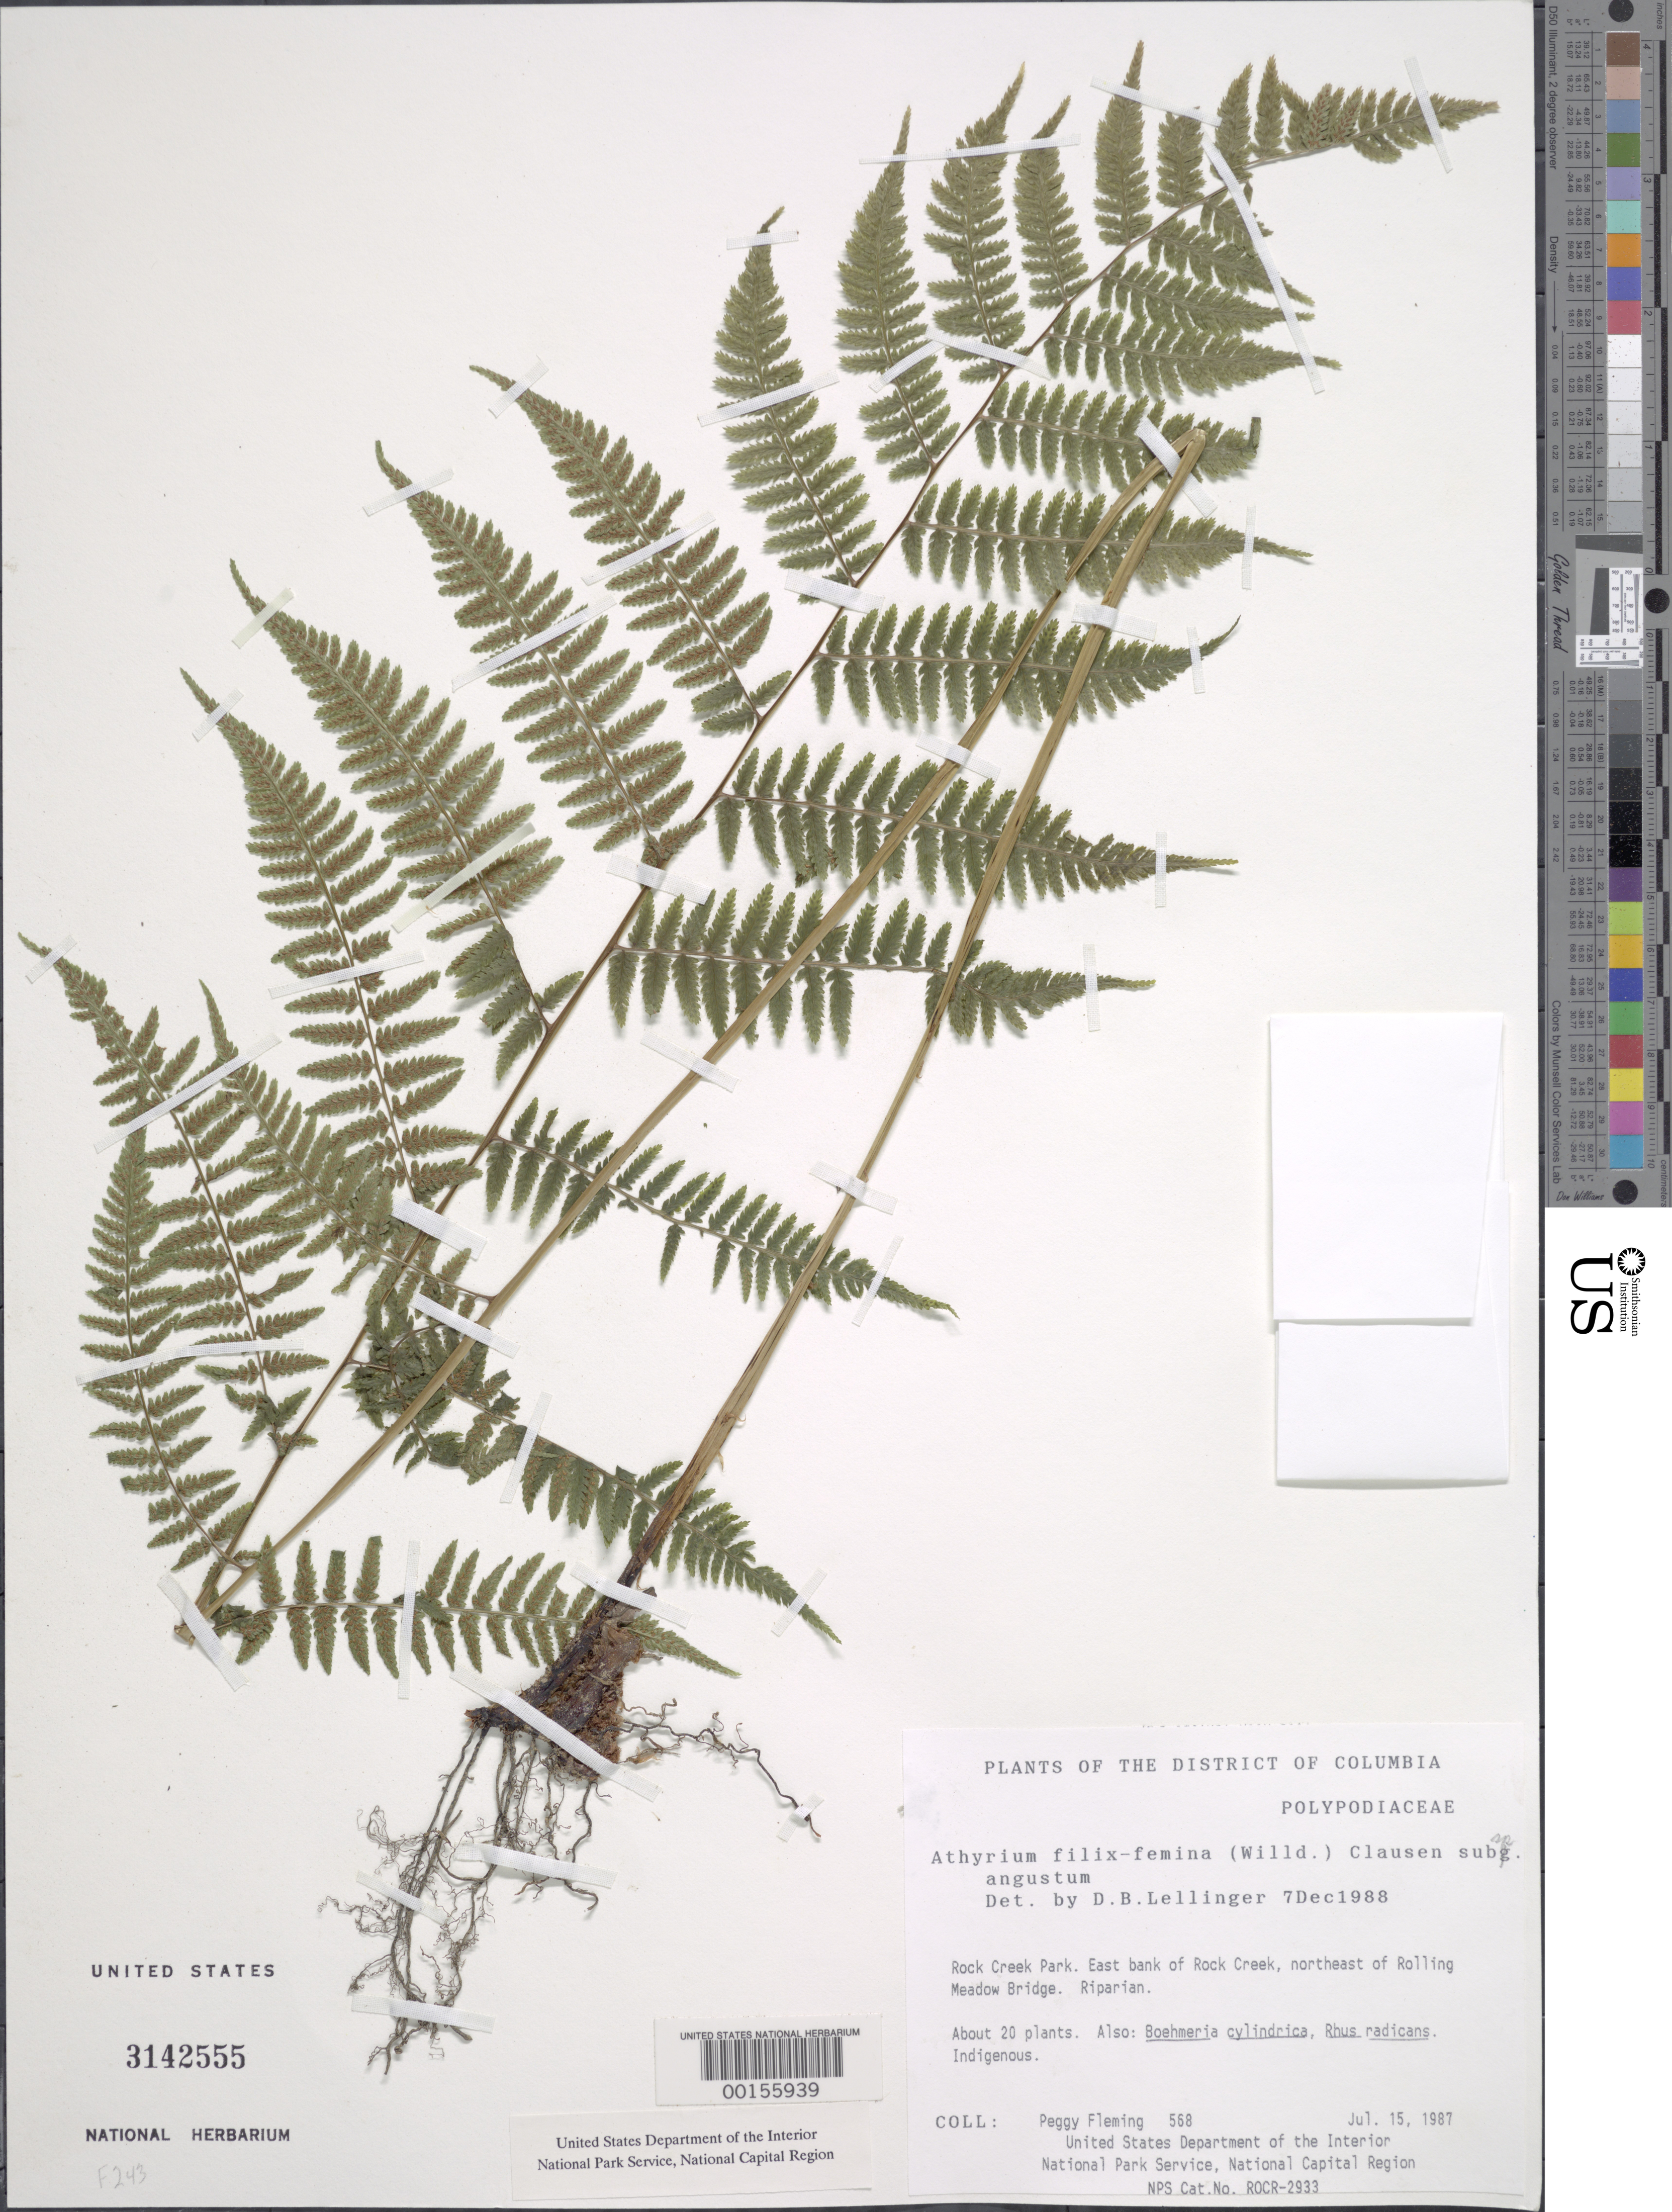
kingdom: Plantae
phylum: Tracheophyta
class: Polypodiopsida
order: Polypodiales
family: Athyriaceae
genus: Athyrium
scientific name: Athyrium filix-femina subsp. angustatum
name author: (Willd.) R.T. Clausen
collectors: P. Fleming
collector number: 568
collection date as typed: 15 Jul 1987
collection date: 1987-07-15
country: United States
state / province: District of Columbia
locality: Rock Creek Park, E bank of Rock Creek NE of Rolling Meadow Bridge Rock Creek Park and vicinity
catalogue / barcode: US 3142555